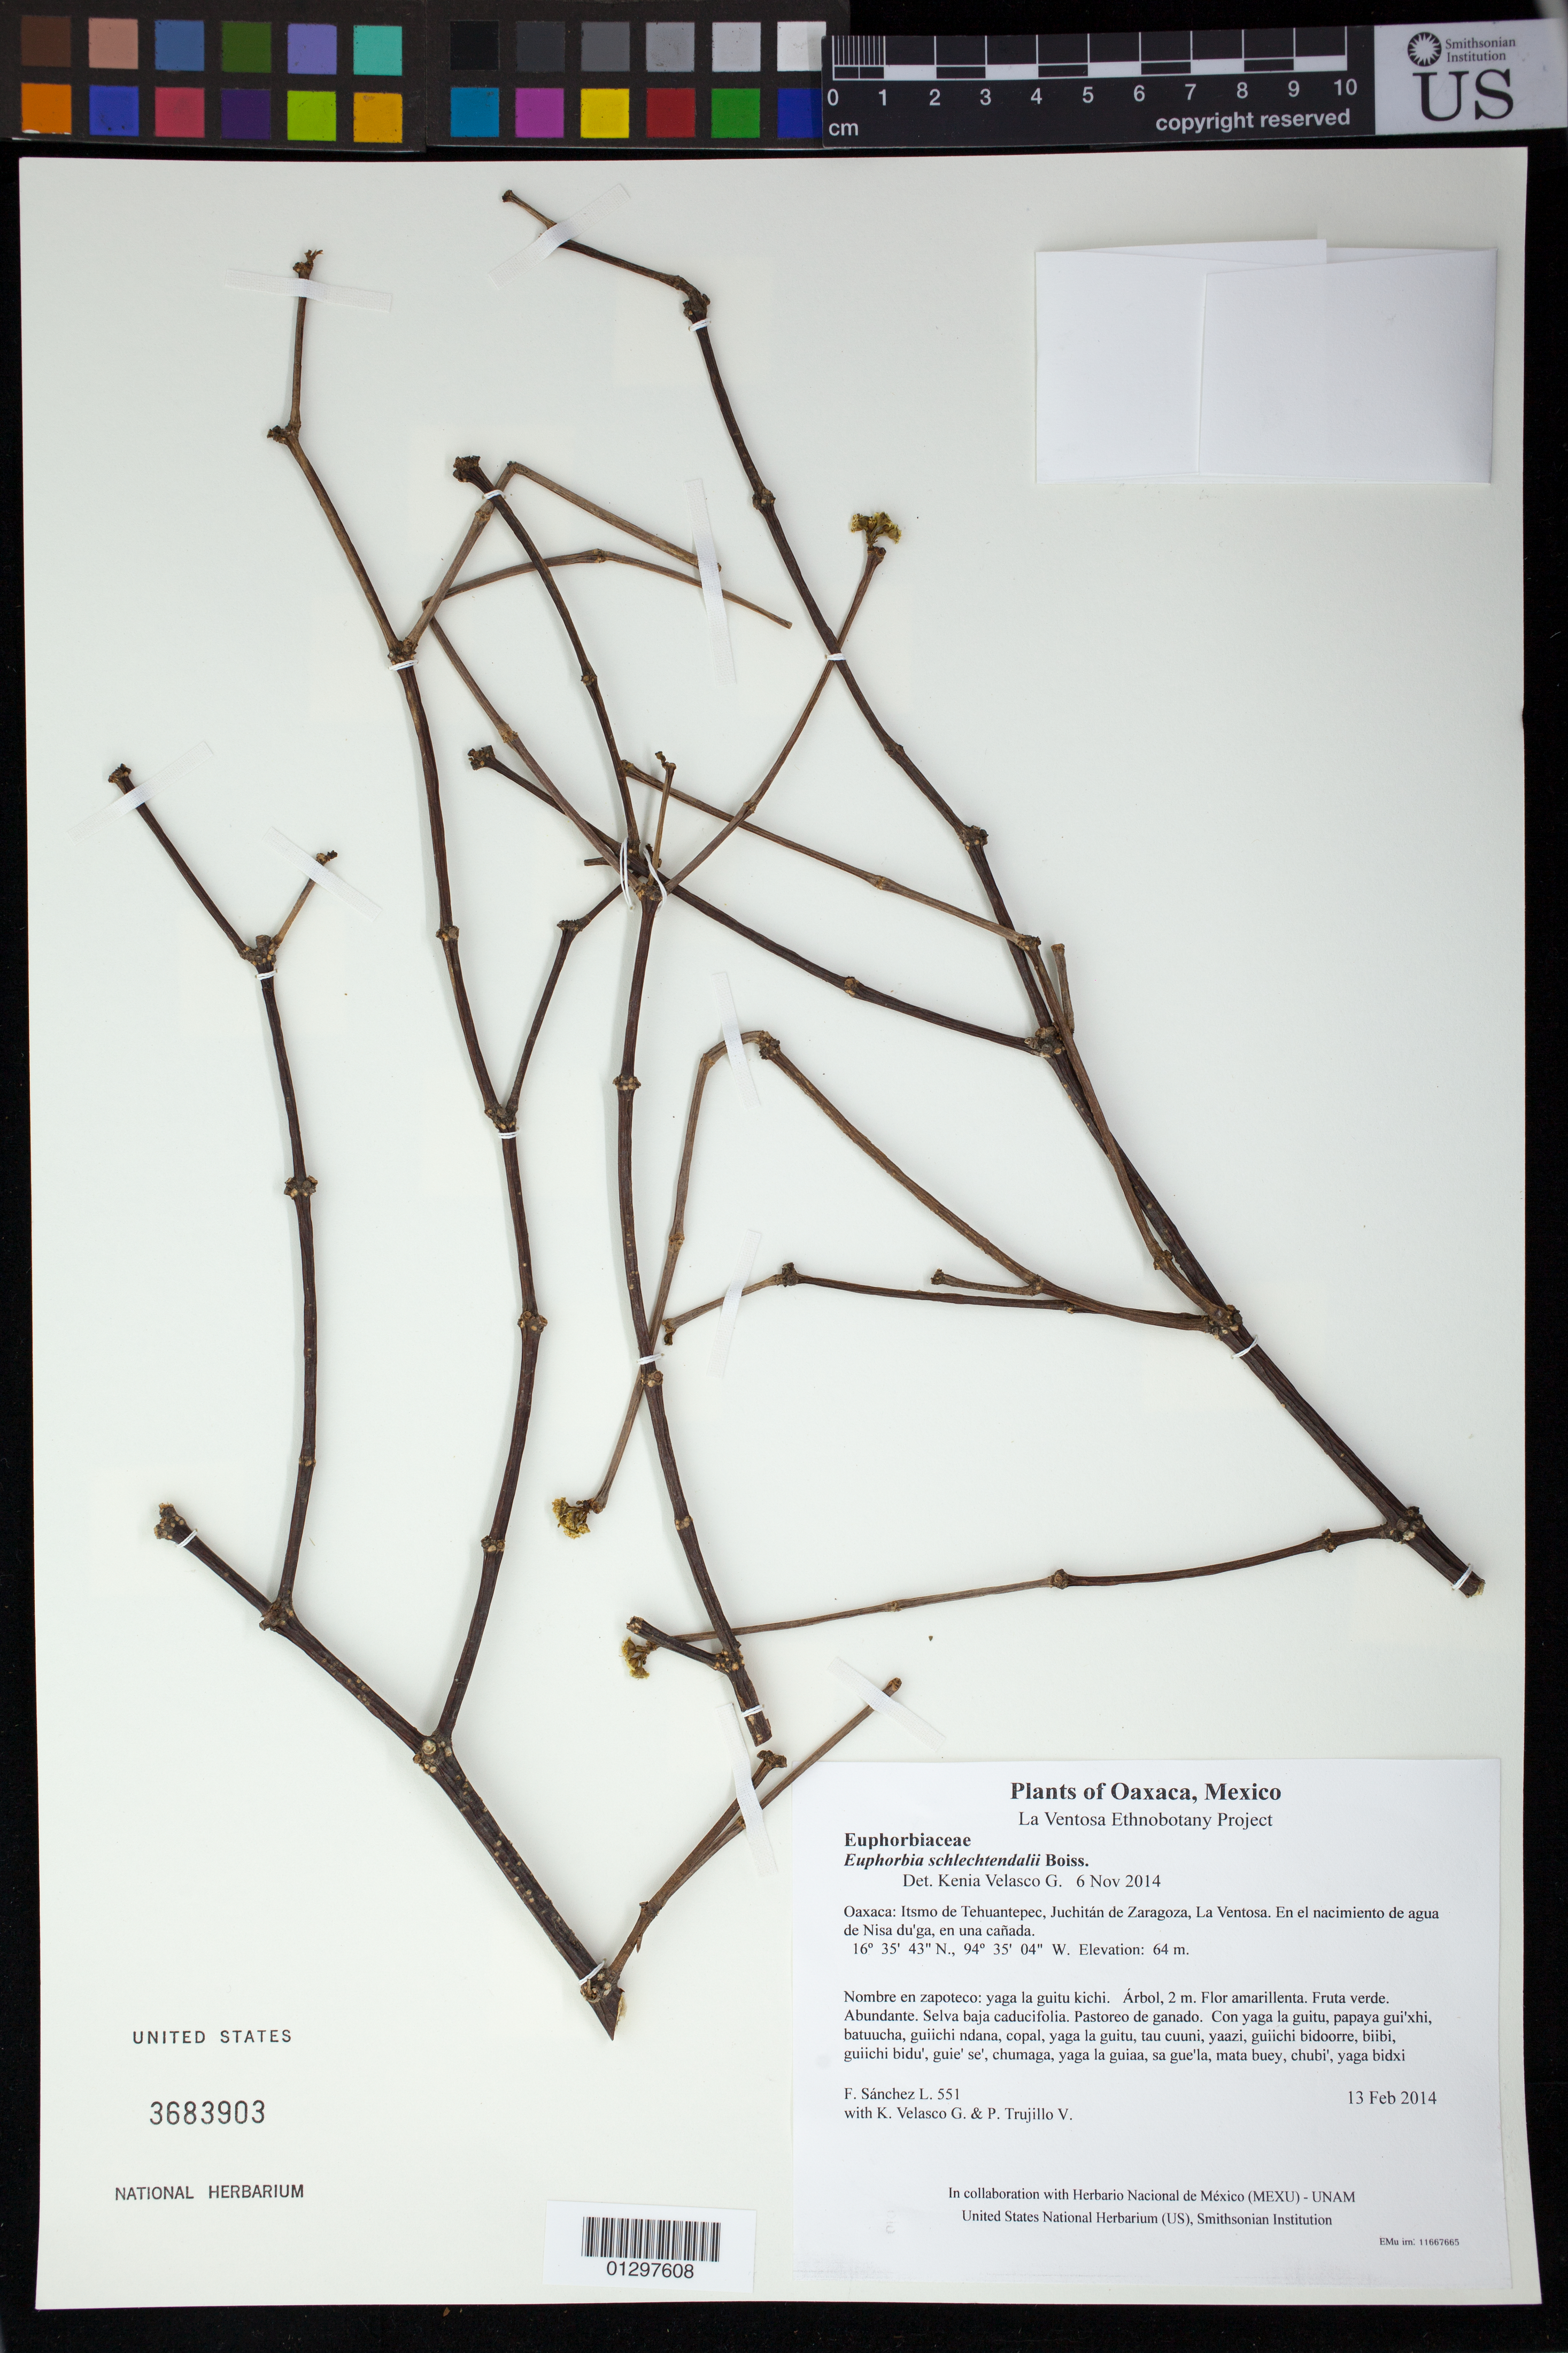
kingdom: Plantae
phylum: Tracheophyta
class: Magnoliopsida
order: Malpighiales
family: Euphorbiaceae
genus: Euphorbia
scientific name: Euphorbia schlechtendalii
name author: Boiss.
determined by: Velasco G., Kenia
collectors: F. Sánchez L., K. Velasco G. & P. Trujillo V.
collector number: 551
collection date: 2014-02-13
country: Mexico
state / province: Oaxaca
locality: Itsmo de Tehuantepec, Juchitán de Zaragoza, La Ventosa. En el nacimiento de agua de Nisa du'ga, en una cañada.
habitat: Selva baja caducifolia. Pastoreo de ganado.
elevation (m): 64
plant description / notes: JEBOT, MEXU, SERO, US; Yaga. 2 m. Guie' naguchi ga. Cuaananaxhi naga'. Stale.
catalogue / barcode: US 3683903